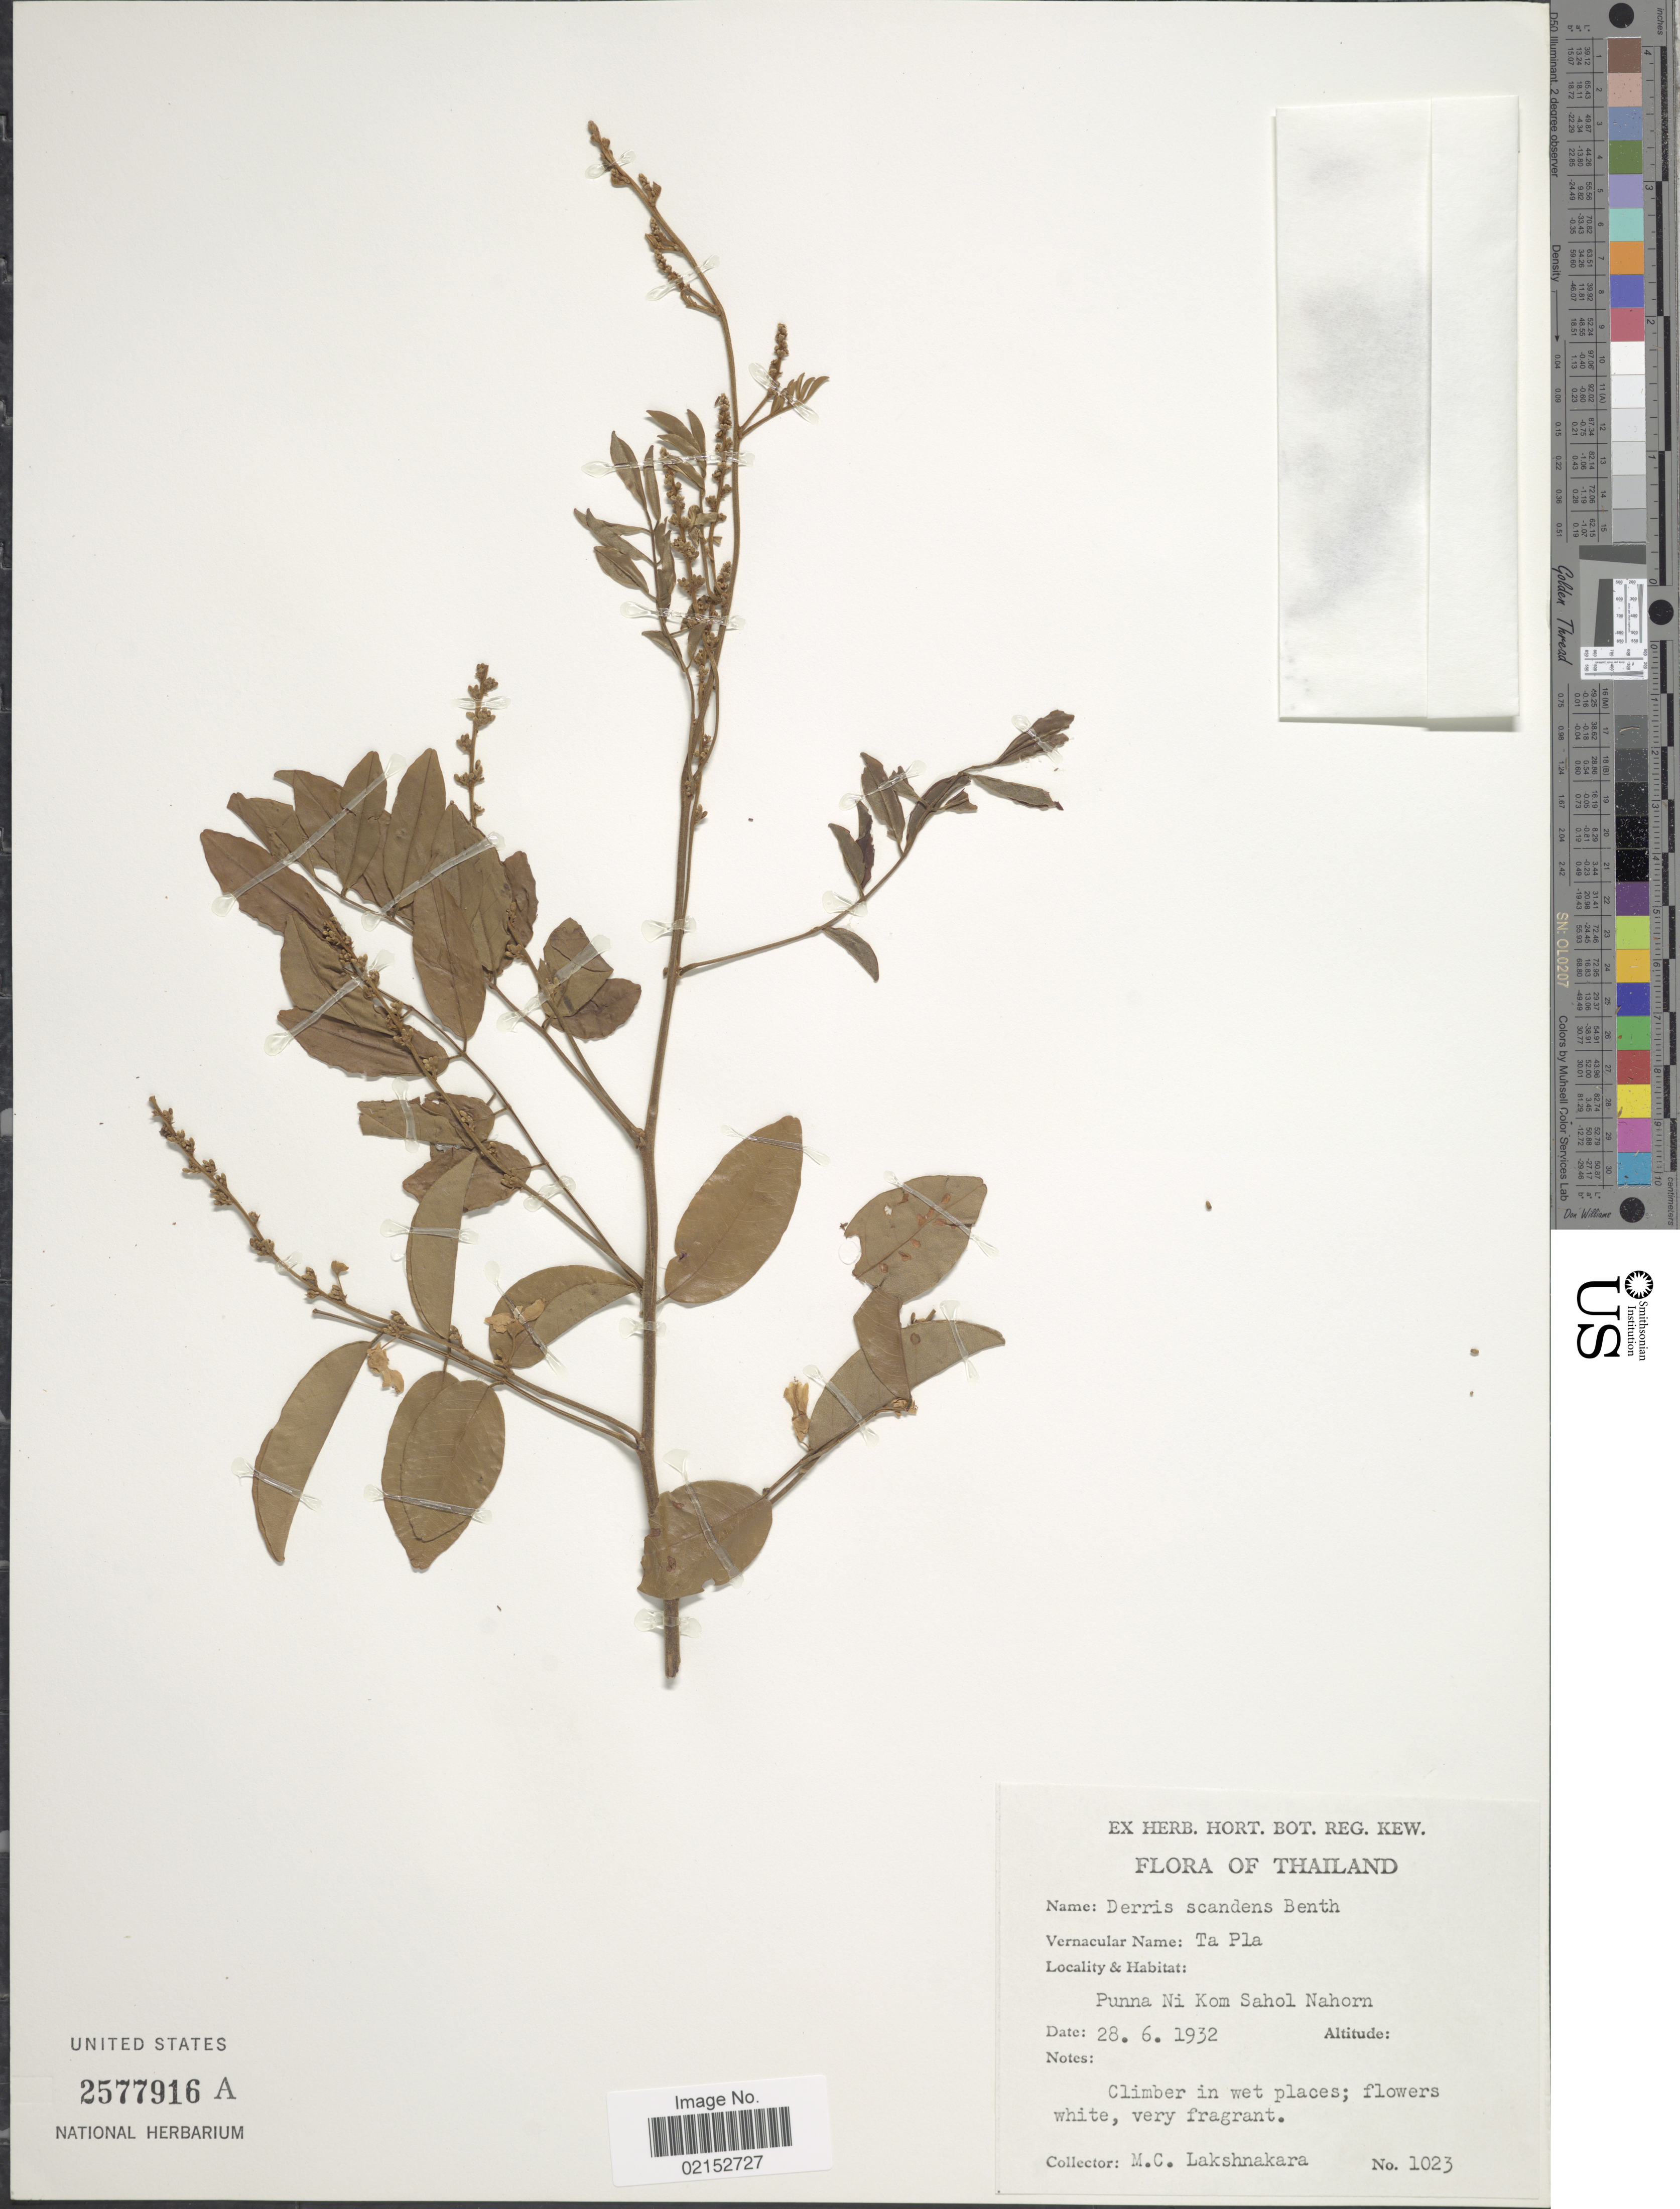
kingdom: Plantae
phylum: Tracheophyta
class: Magnoliopsida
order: Fabales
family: Fabaceae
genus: Brachypterum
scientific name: Brachypterum scandens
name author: (Roxb.) Miq.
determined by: Strong, Mark T., (BOT), Smithsonian Institution - National Museum of Natural History (UNITED STATES)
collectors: M. Lakshnakara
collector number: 1023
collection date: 1932-06-28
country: Thailand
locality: Punna Ni Kom Sahol Nahorn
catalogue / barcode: US 2577916A